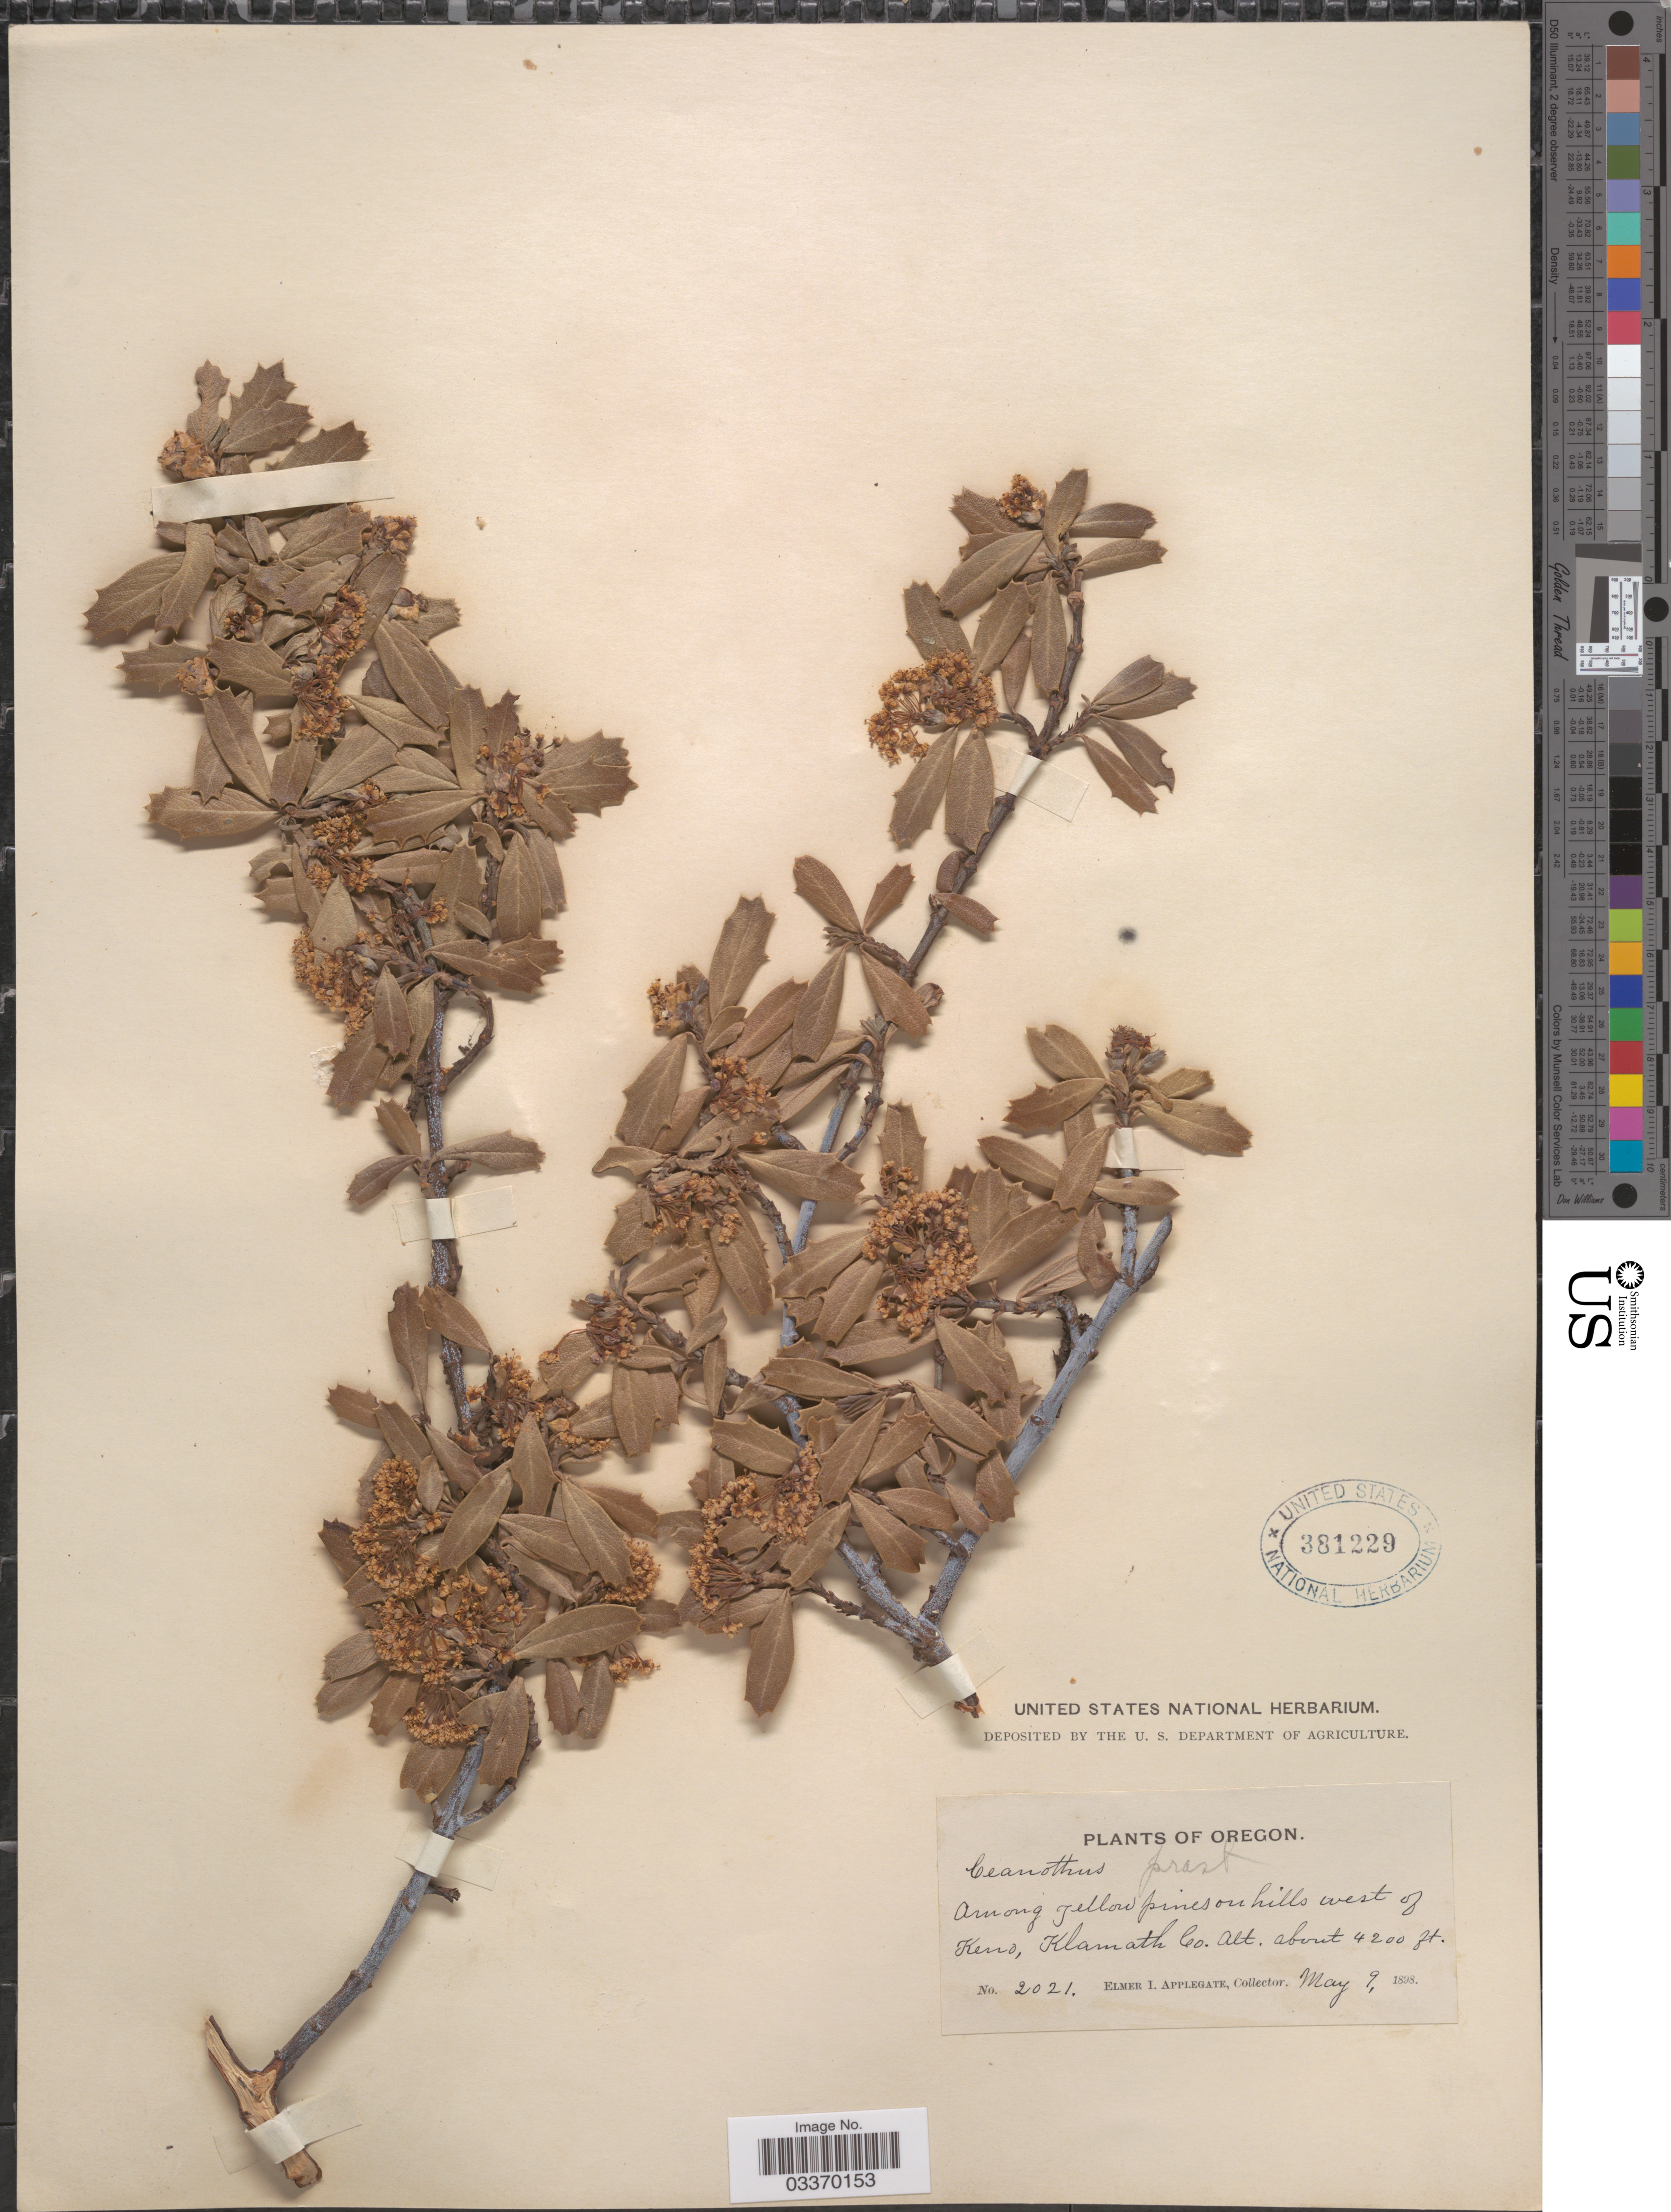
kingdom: Plantae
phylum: Tracheophyta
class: Magnoliopsida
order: Rosales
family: Rhamnaceae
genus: Ceanothus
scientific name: Ceanothus prostratus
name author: Benth.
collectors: E. I. Applegate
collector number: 2021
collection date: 1898-05-09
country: United States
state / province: Oregon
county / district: Klamath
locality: Among yellow pines on hills west of Keno, Klamath Co.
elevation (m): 1280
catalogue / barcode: US 381229